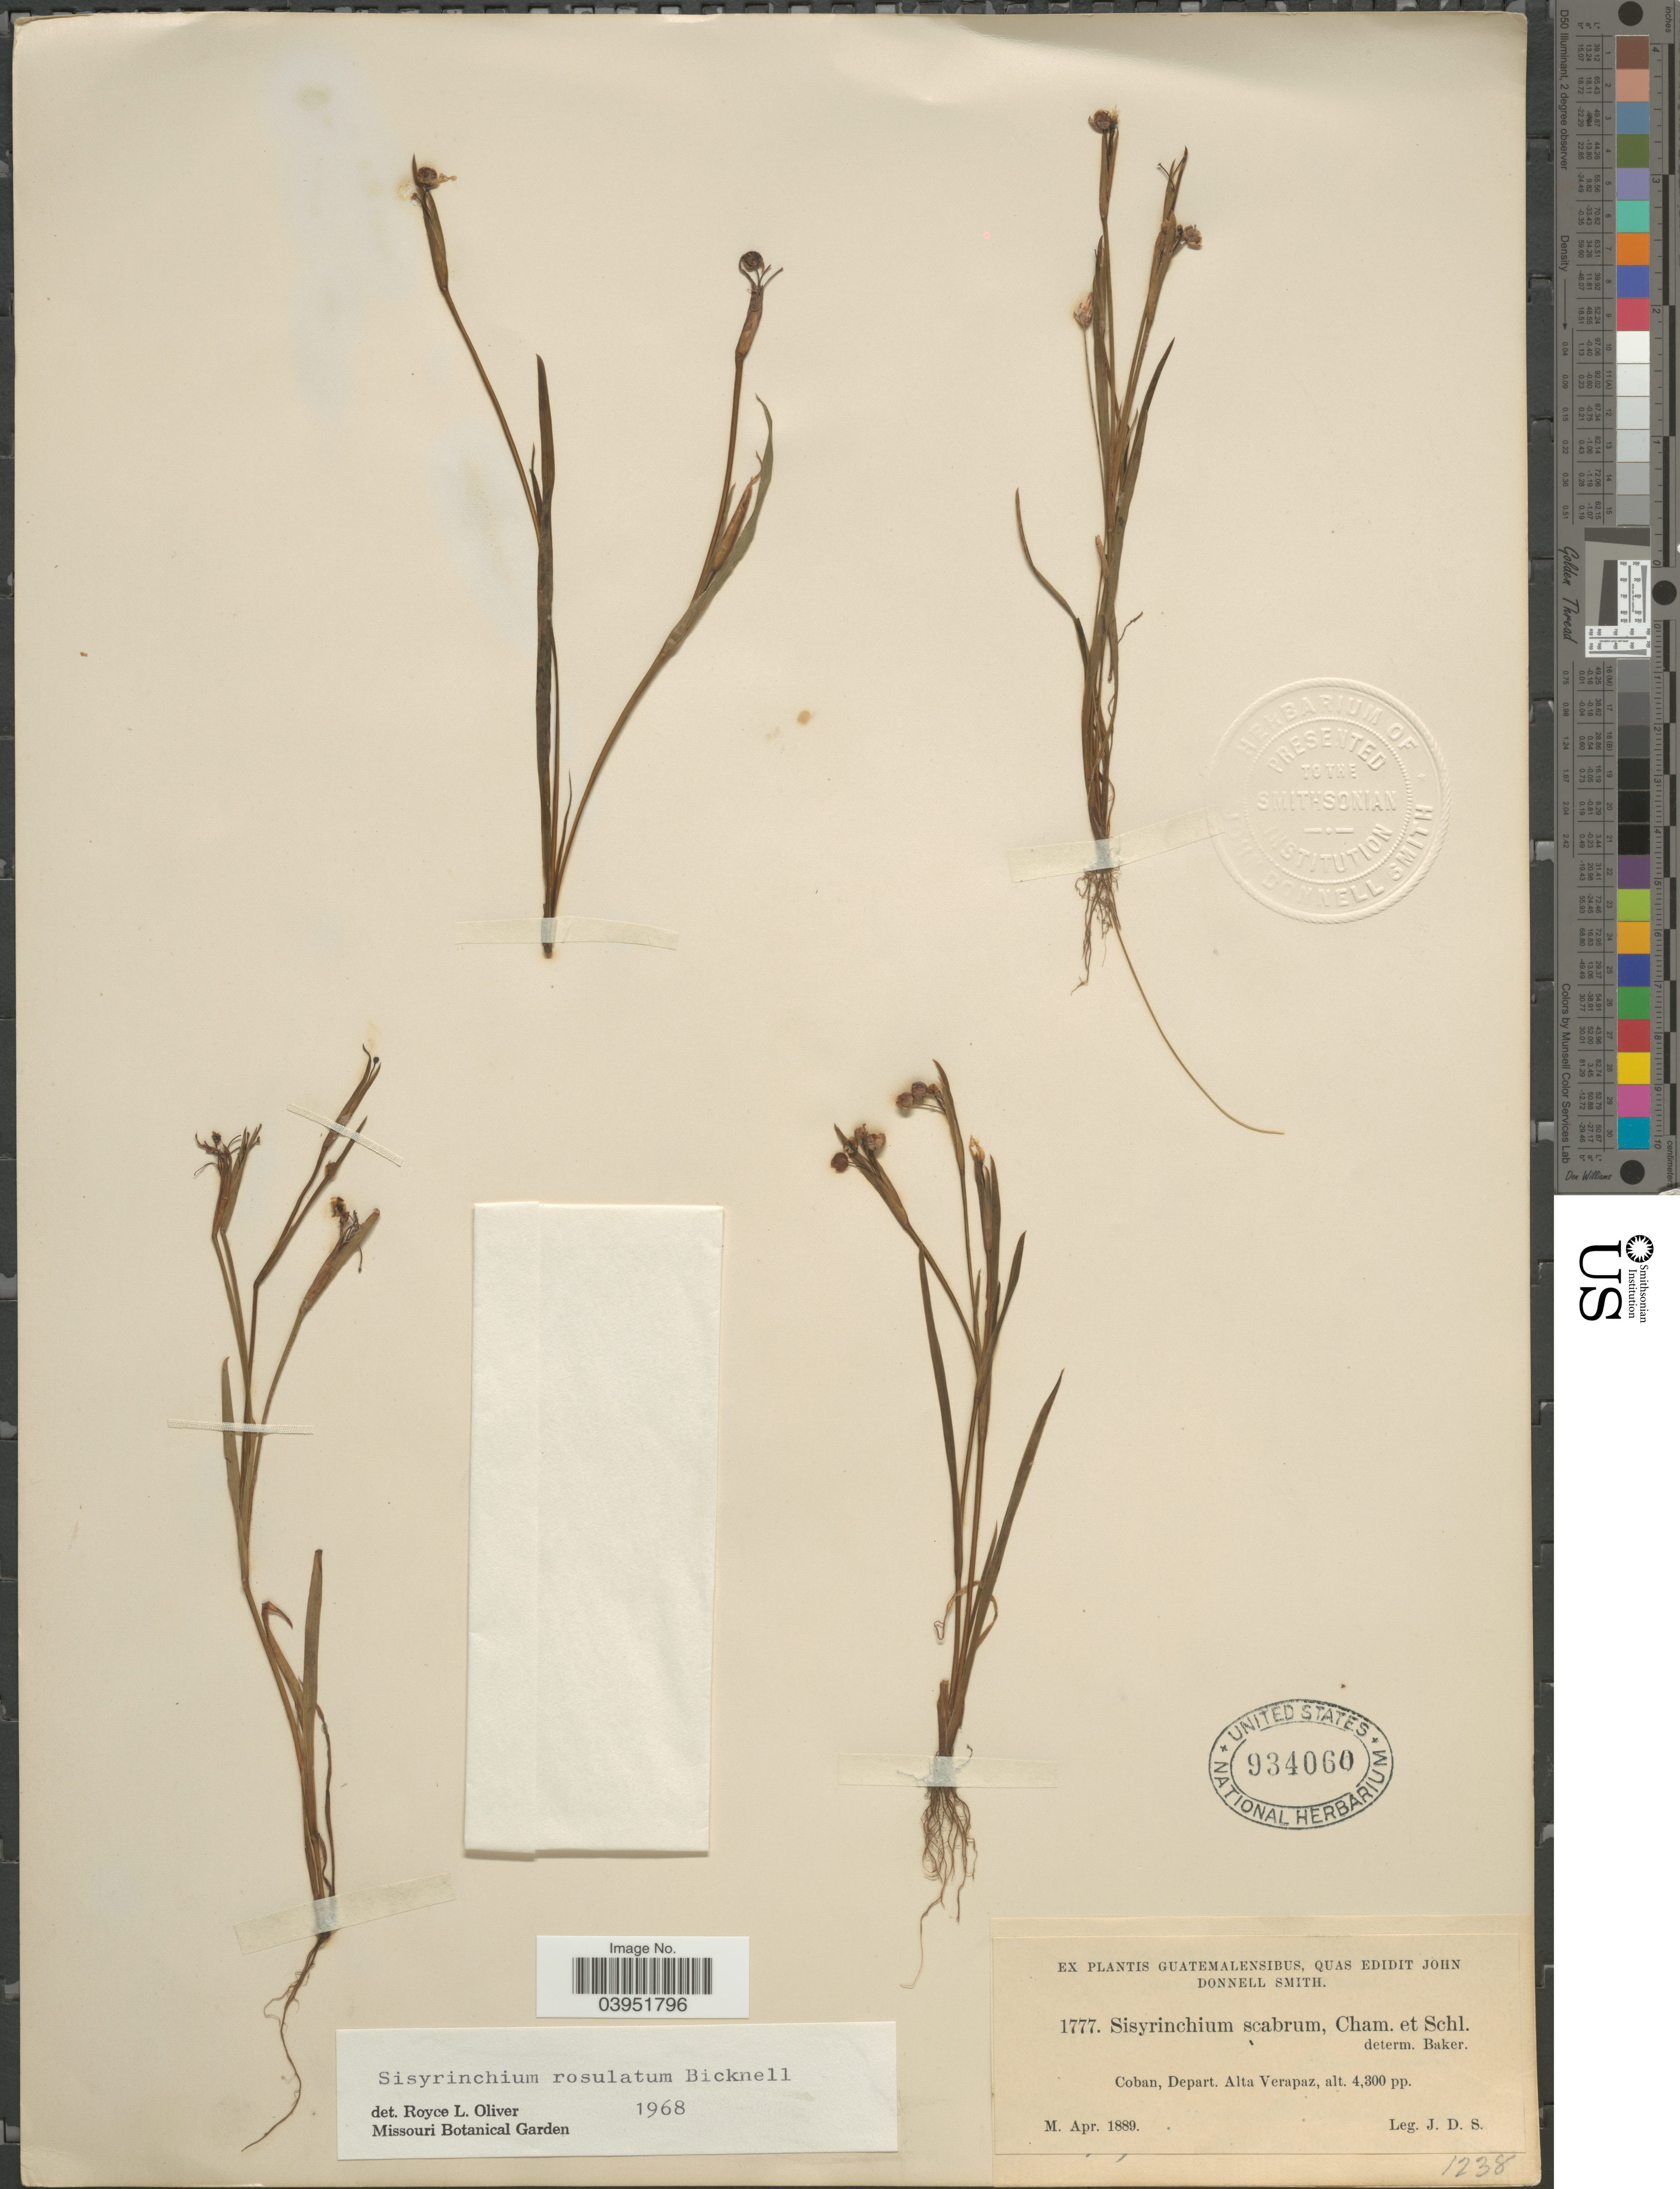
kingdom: Plantae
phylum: Tracheophyta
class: Liliopsida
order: Asparagales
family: Iridaceae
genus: Sisyrinchium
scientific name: Sisyrinchium rosulatum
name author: E.P. Bicknell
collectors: J. Donnell Smith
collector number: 1777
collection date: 1889-04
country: Guatemala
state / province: Alta Verapaz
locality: Coban, Depart. Alta Verapaz.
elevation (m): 1311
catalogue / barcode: US 934060